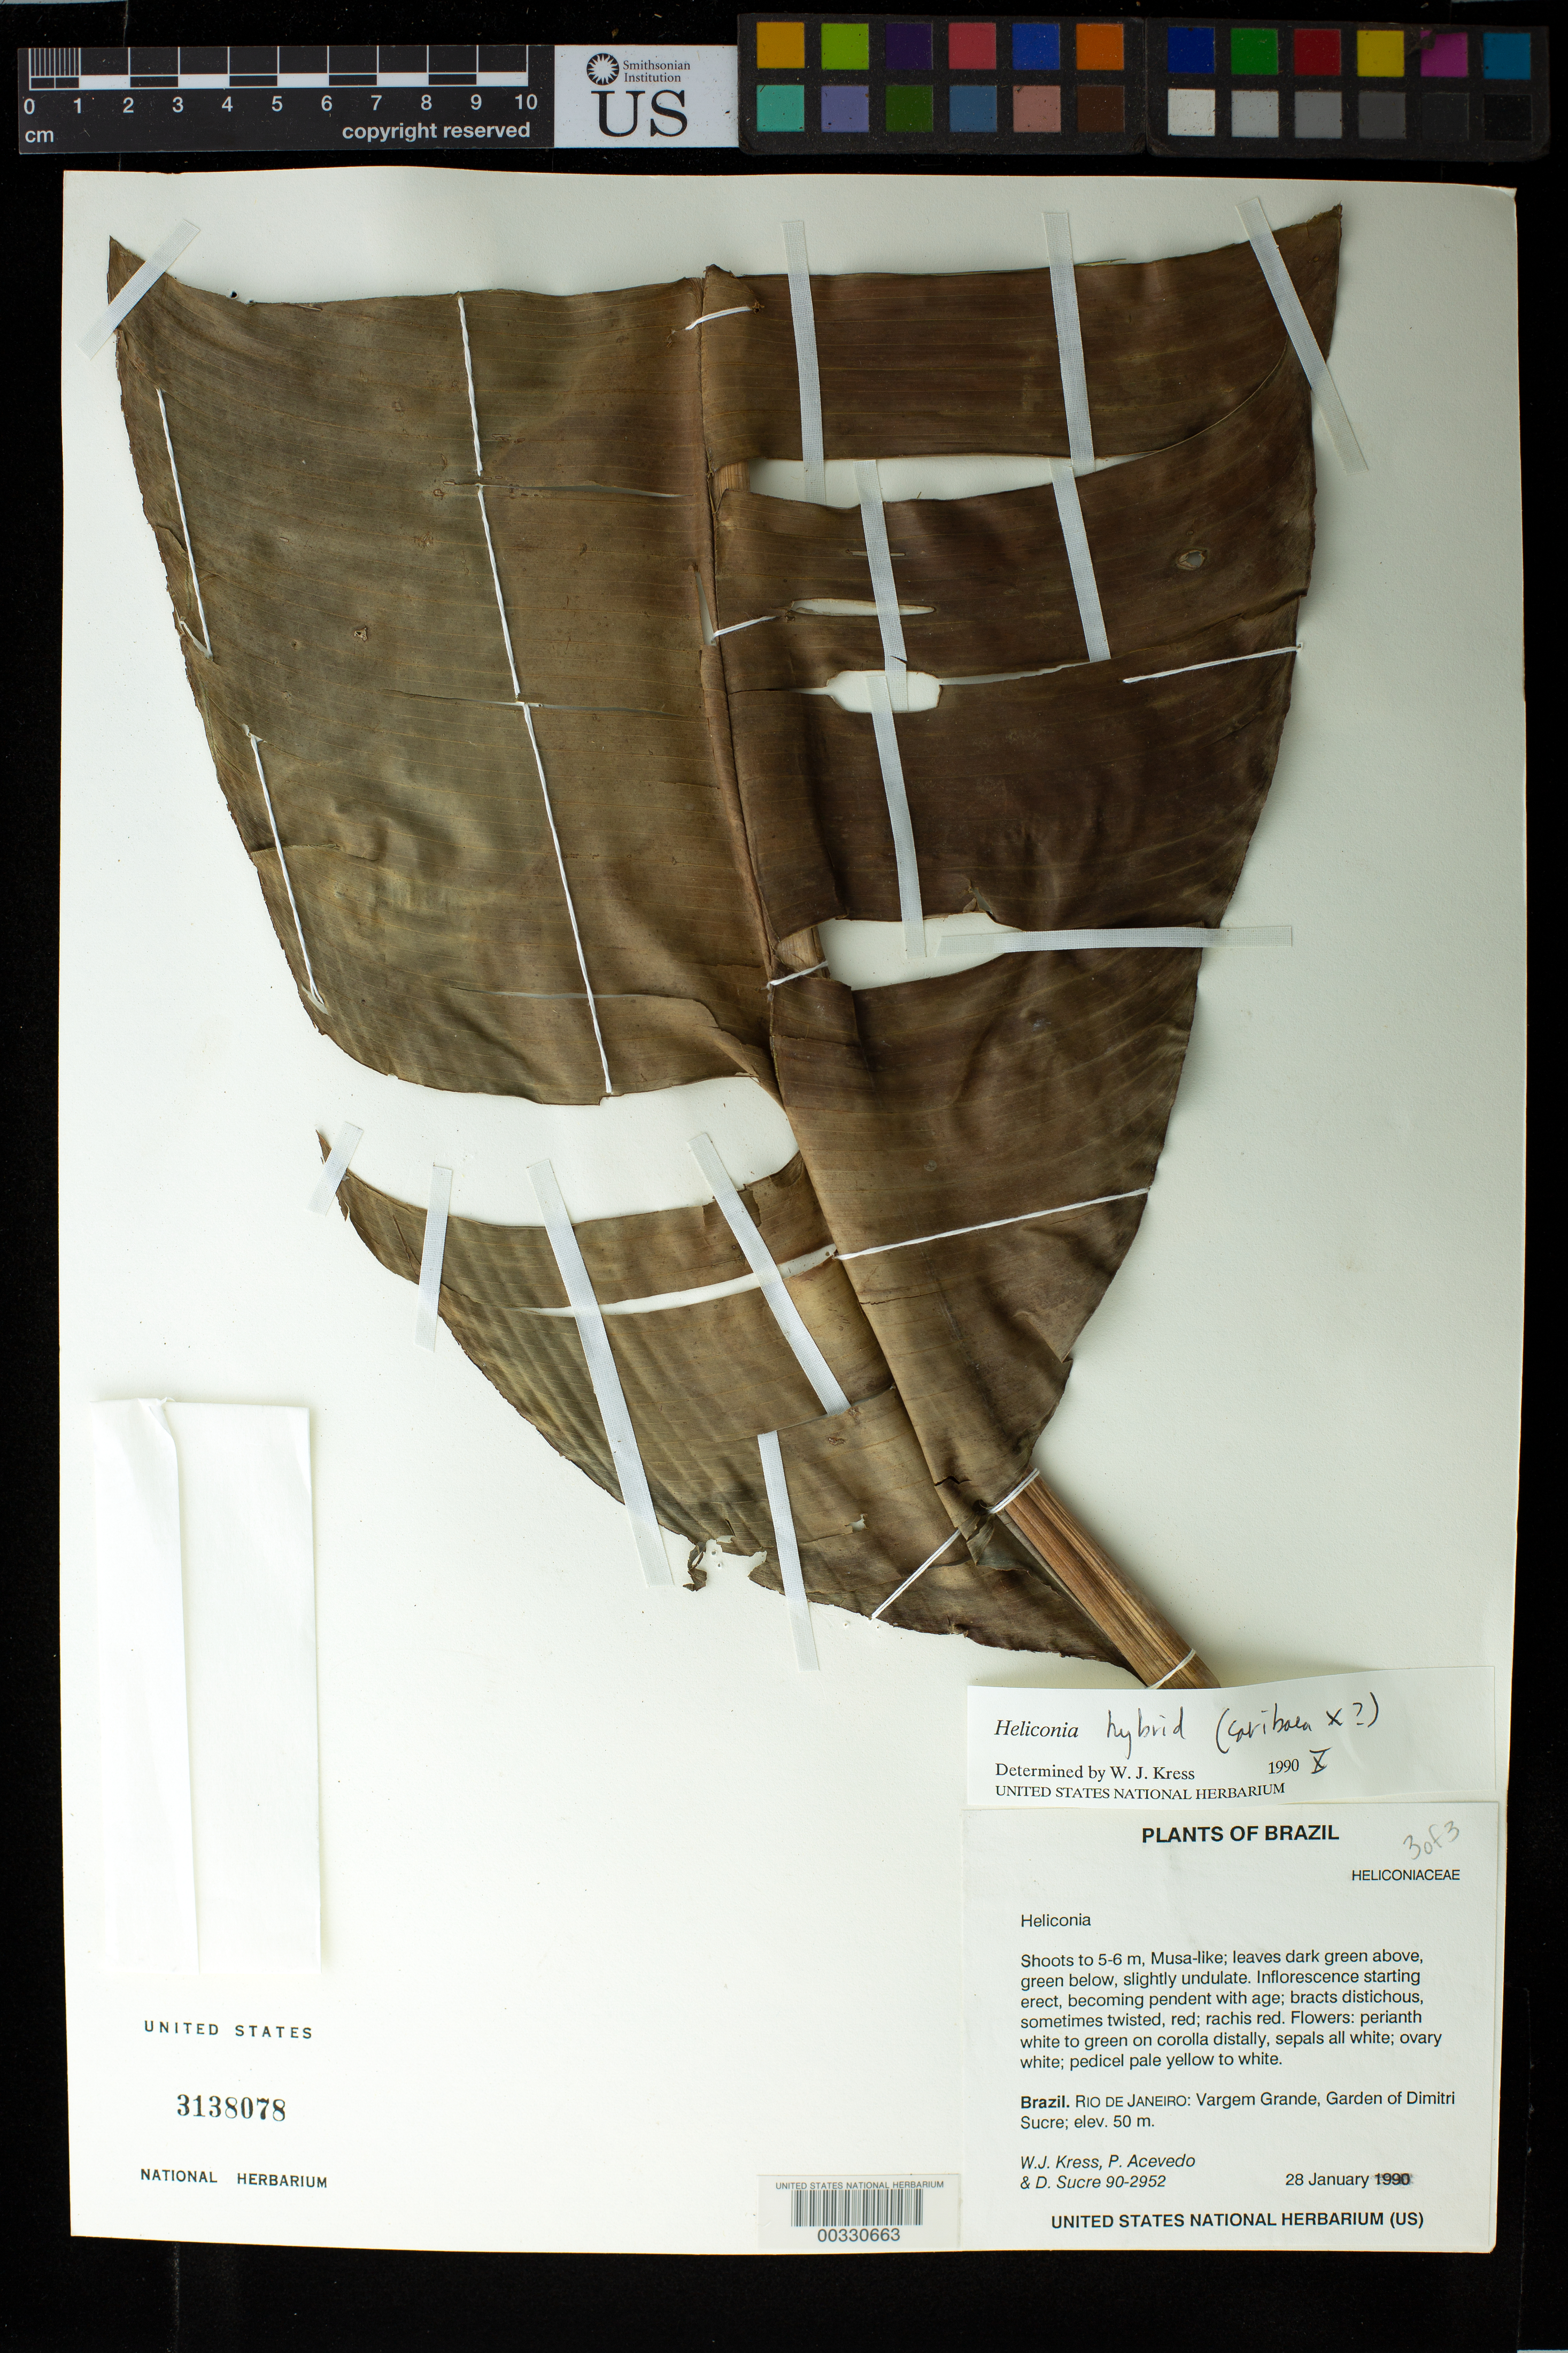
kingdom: Plantae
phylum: Tracheophyta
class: Liliopsida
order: Zingiberales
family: Heliconiaceae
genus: Heliconia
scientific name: Heliconia sp.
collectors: W. J. Kress, P. Acevedo-Rodr. & D. Sucre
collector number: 90-2952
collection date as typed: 28 Jan 1990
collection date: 1990-01-28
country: Brazil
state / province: Minas Gerais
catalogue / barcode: US 3138078